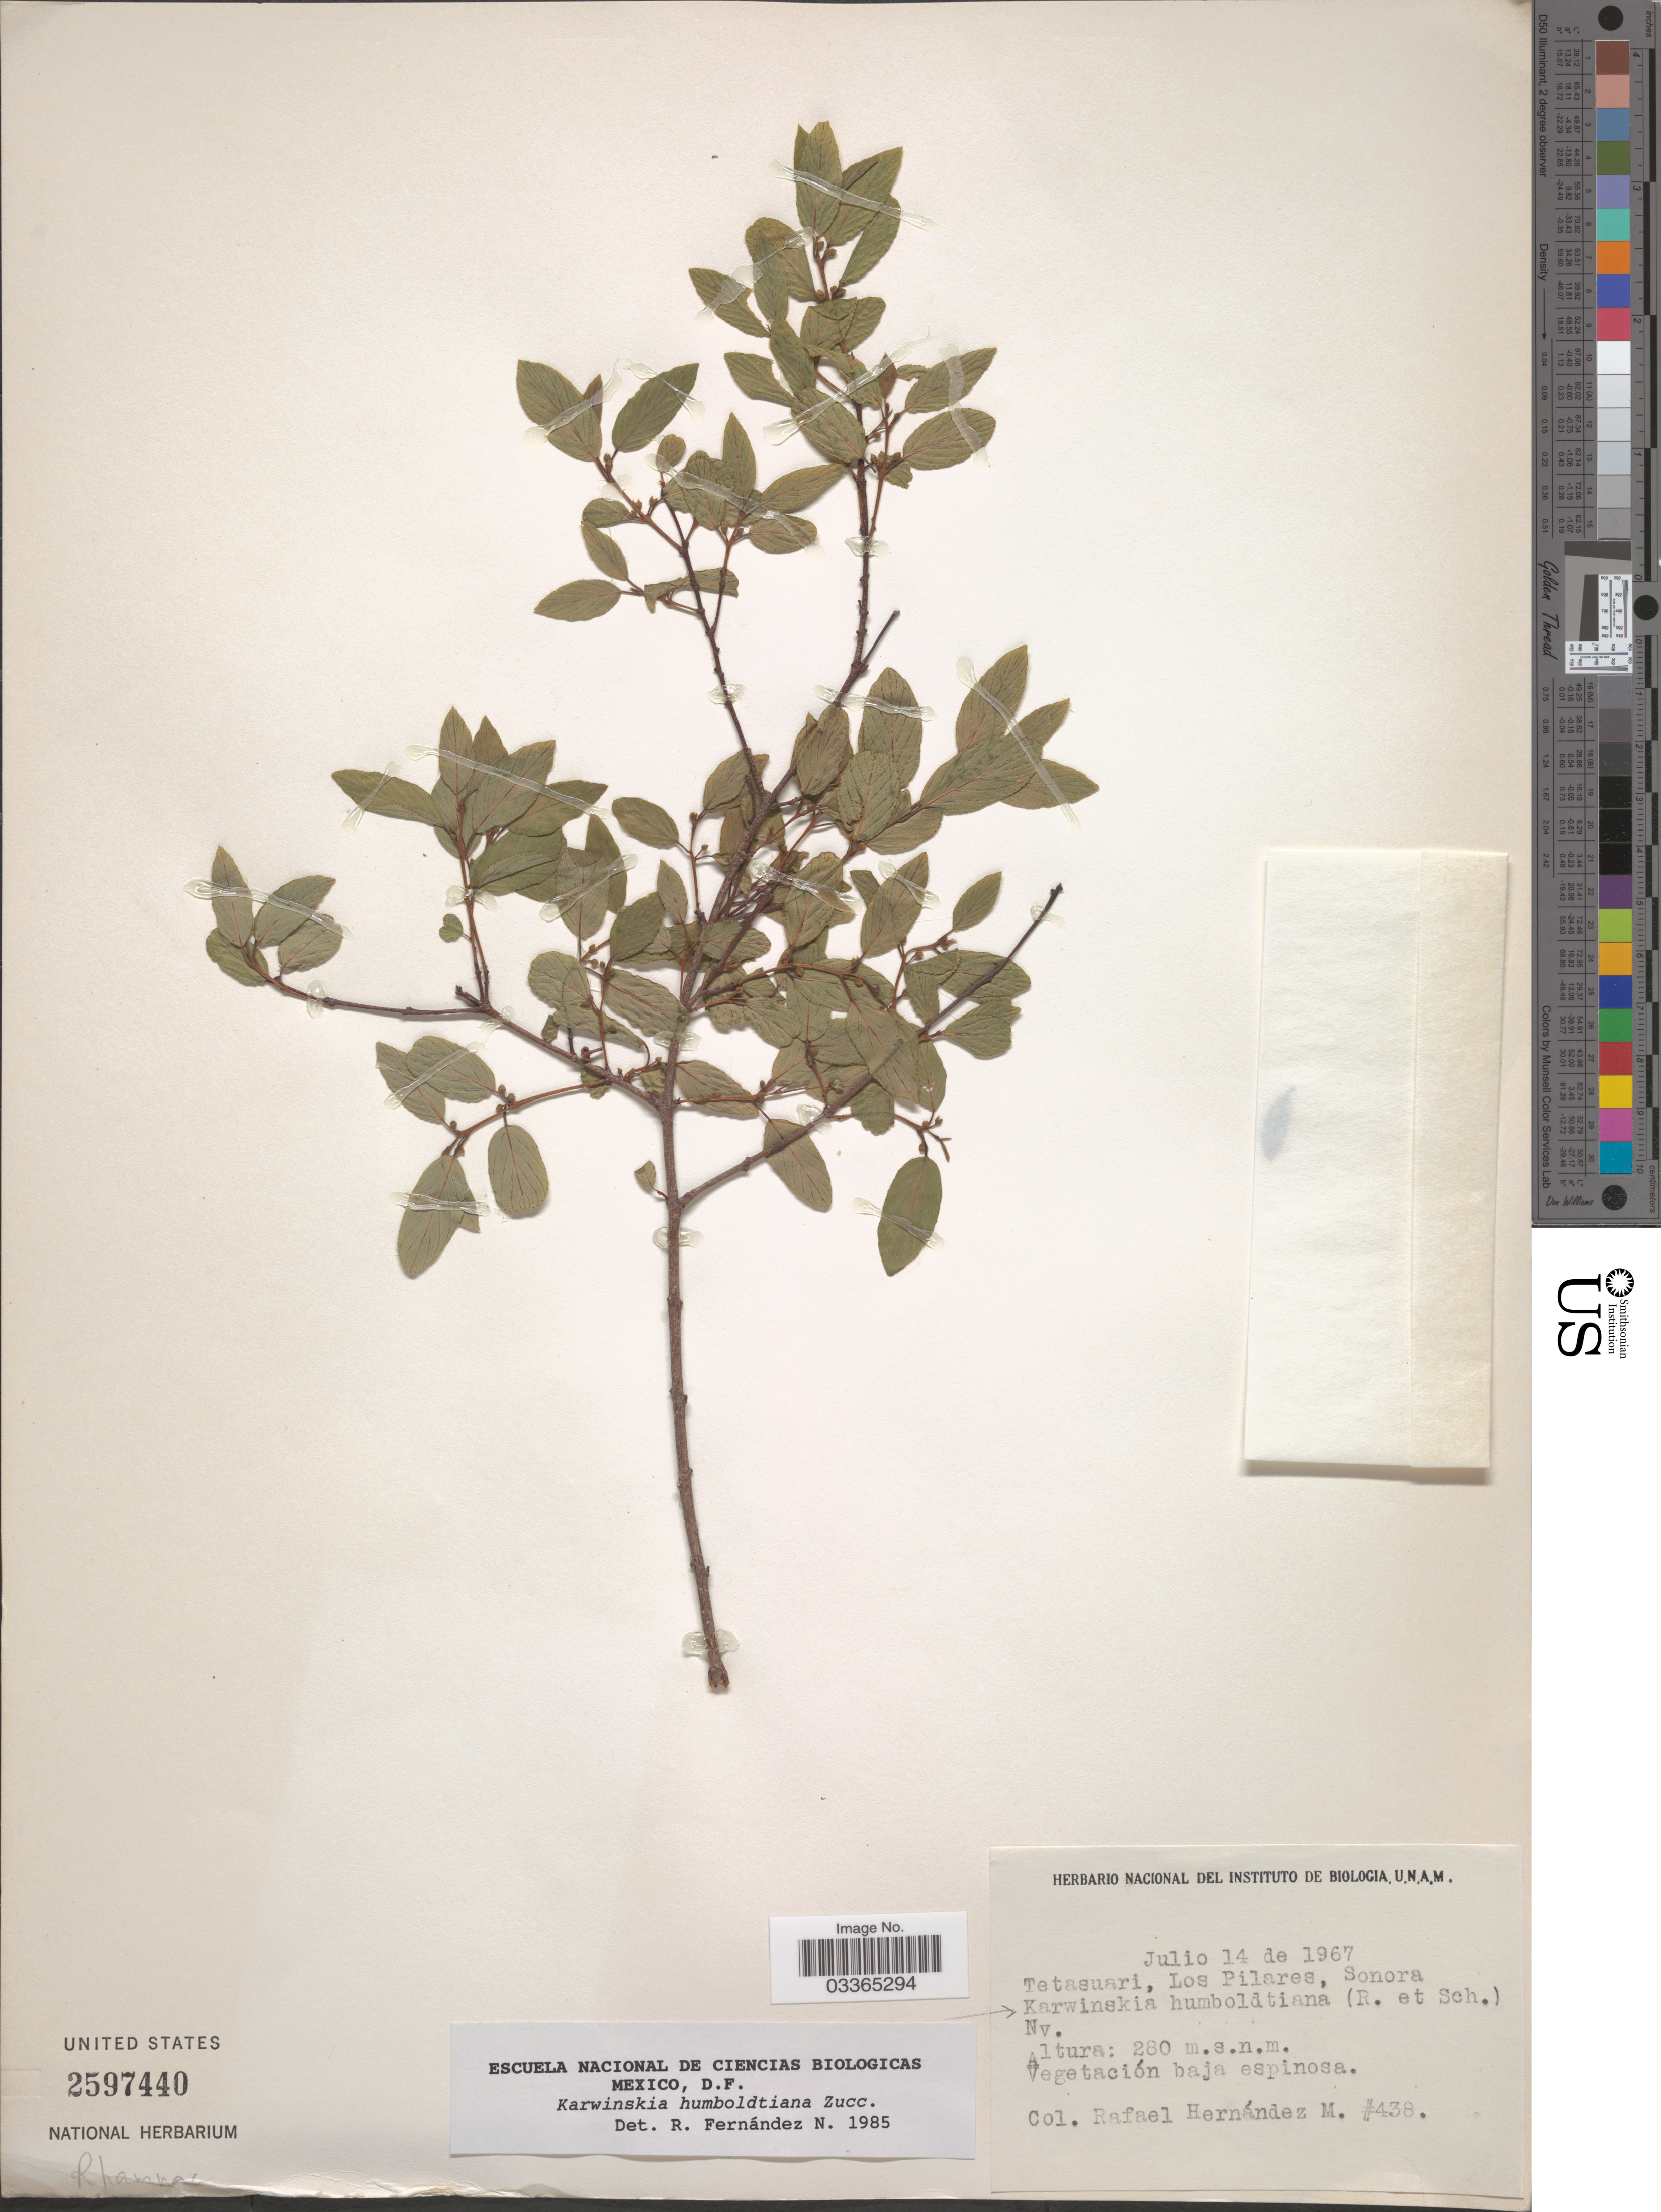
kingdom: Plantae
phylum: Tracheophyta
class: Magnoliopsida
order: Rosales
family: Rhamnaceae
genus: Karwinskia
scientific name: Karwinskia humboldtiana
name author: (Schult.) Zucc.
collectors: R. Hernández M.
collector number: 438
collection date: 1967-07-14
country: Mexico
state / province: Sonora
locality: Tetasuari, Los Pilares.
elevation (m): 280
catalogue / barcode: US 2597440